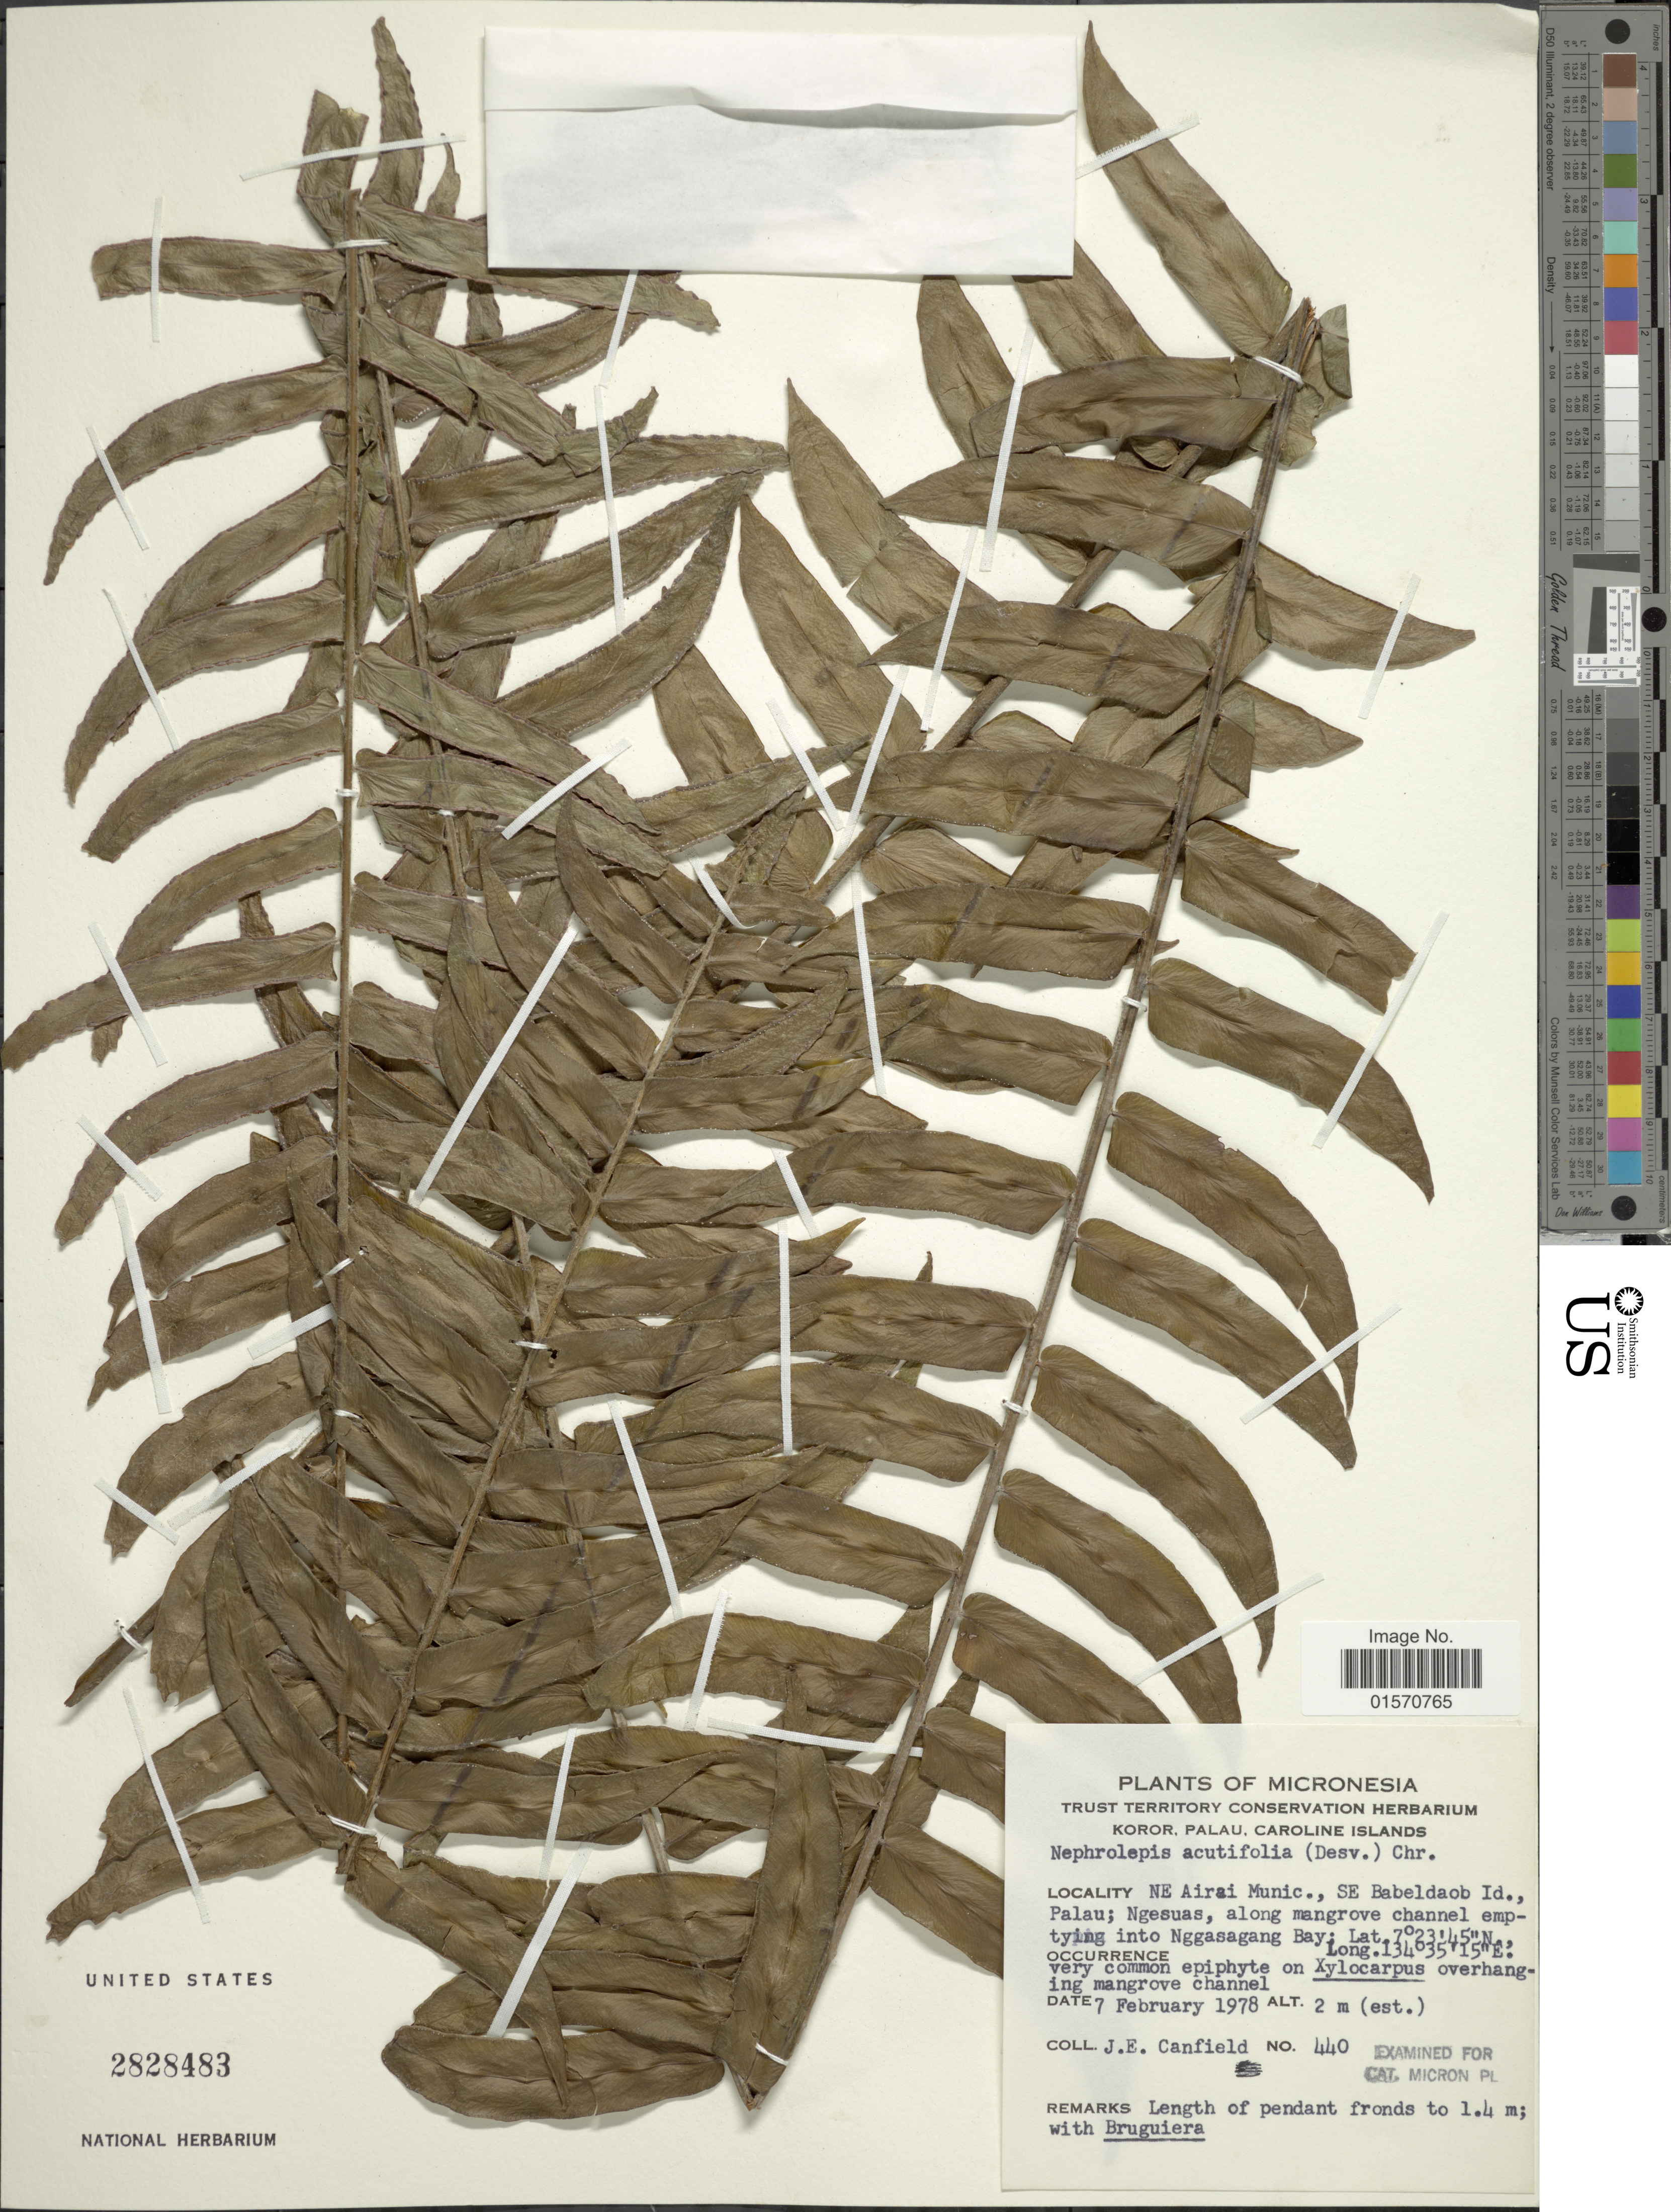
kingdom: Plantae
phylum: Tracheophyta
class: Polypodiopsida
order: Polypodiales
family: Nephrolepidaceae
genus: Nephrolepis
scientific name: Nephrolepis acutifolia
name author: (Desv.) Chr.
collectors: J. E. Canfield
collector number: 440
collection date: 1978-02-07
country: Palau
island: Babeldaob [Babelthuap]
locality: Micronesia. NE Airai Munic., SE Babeldaob Id., Palau; Ngesuas, along mangrove channel emptying into Nggasagang Bay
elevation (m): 2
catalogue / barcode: US 2828483